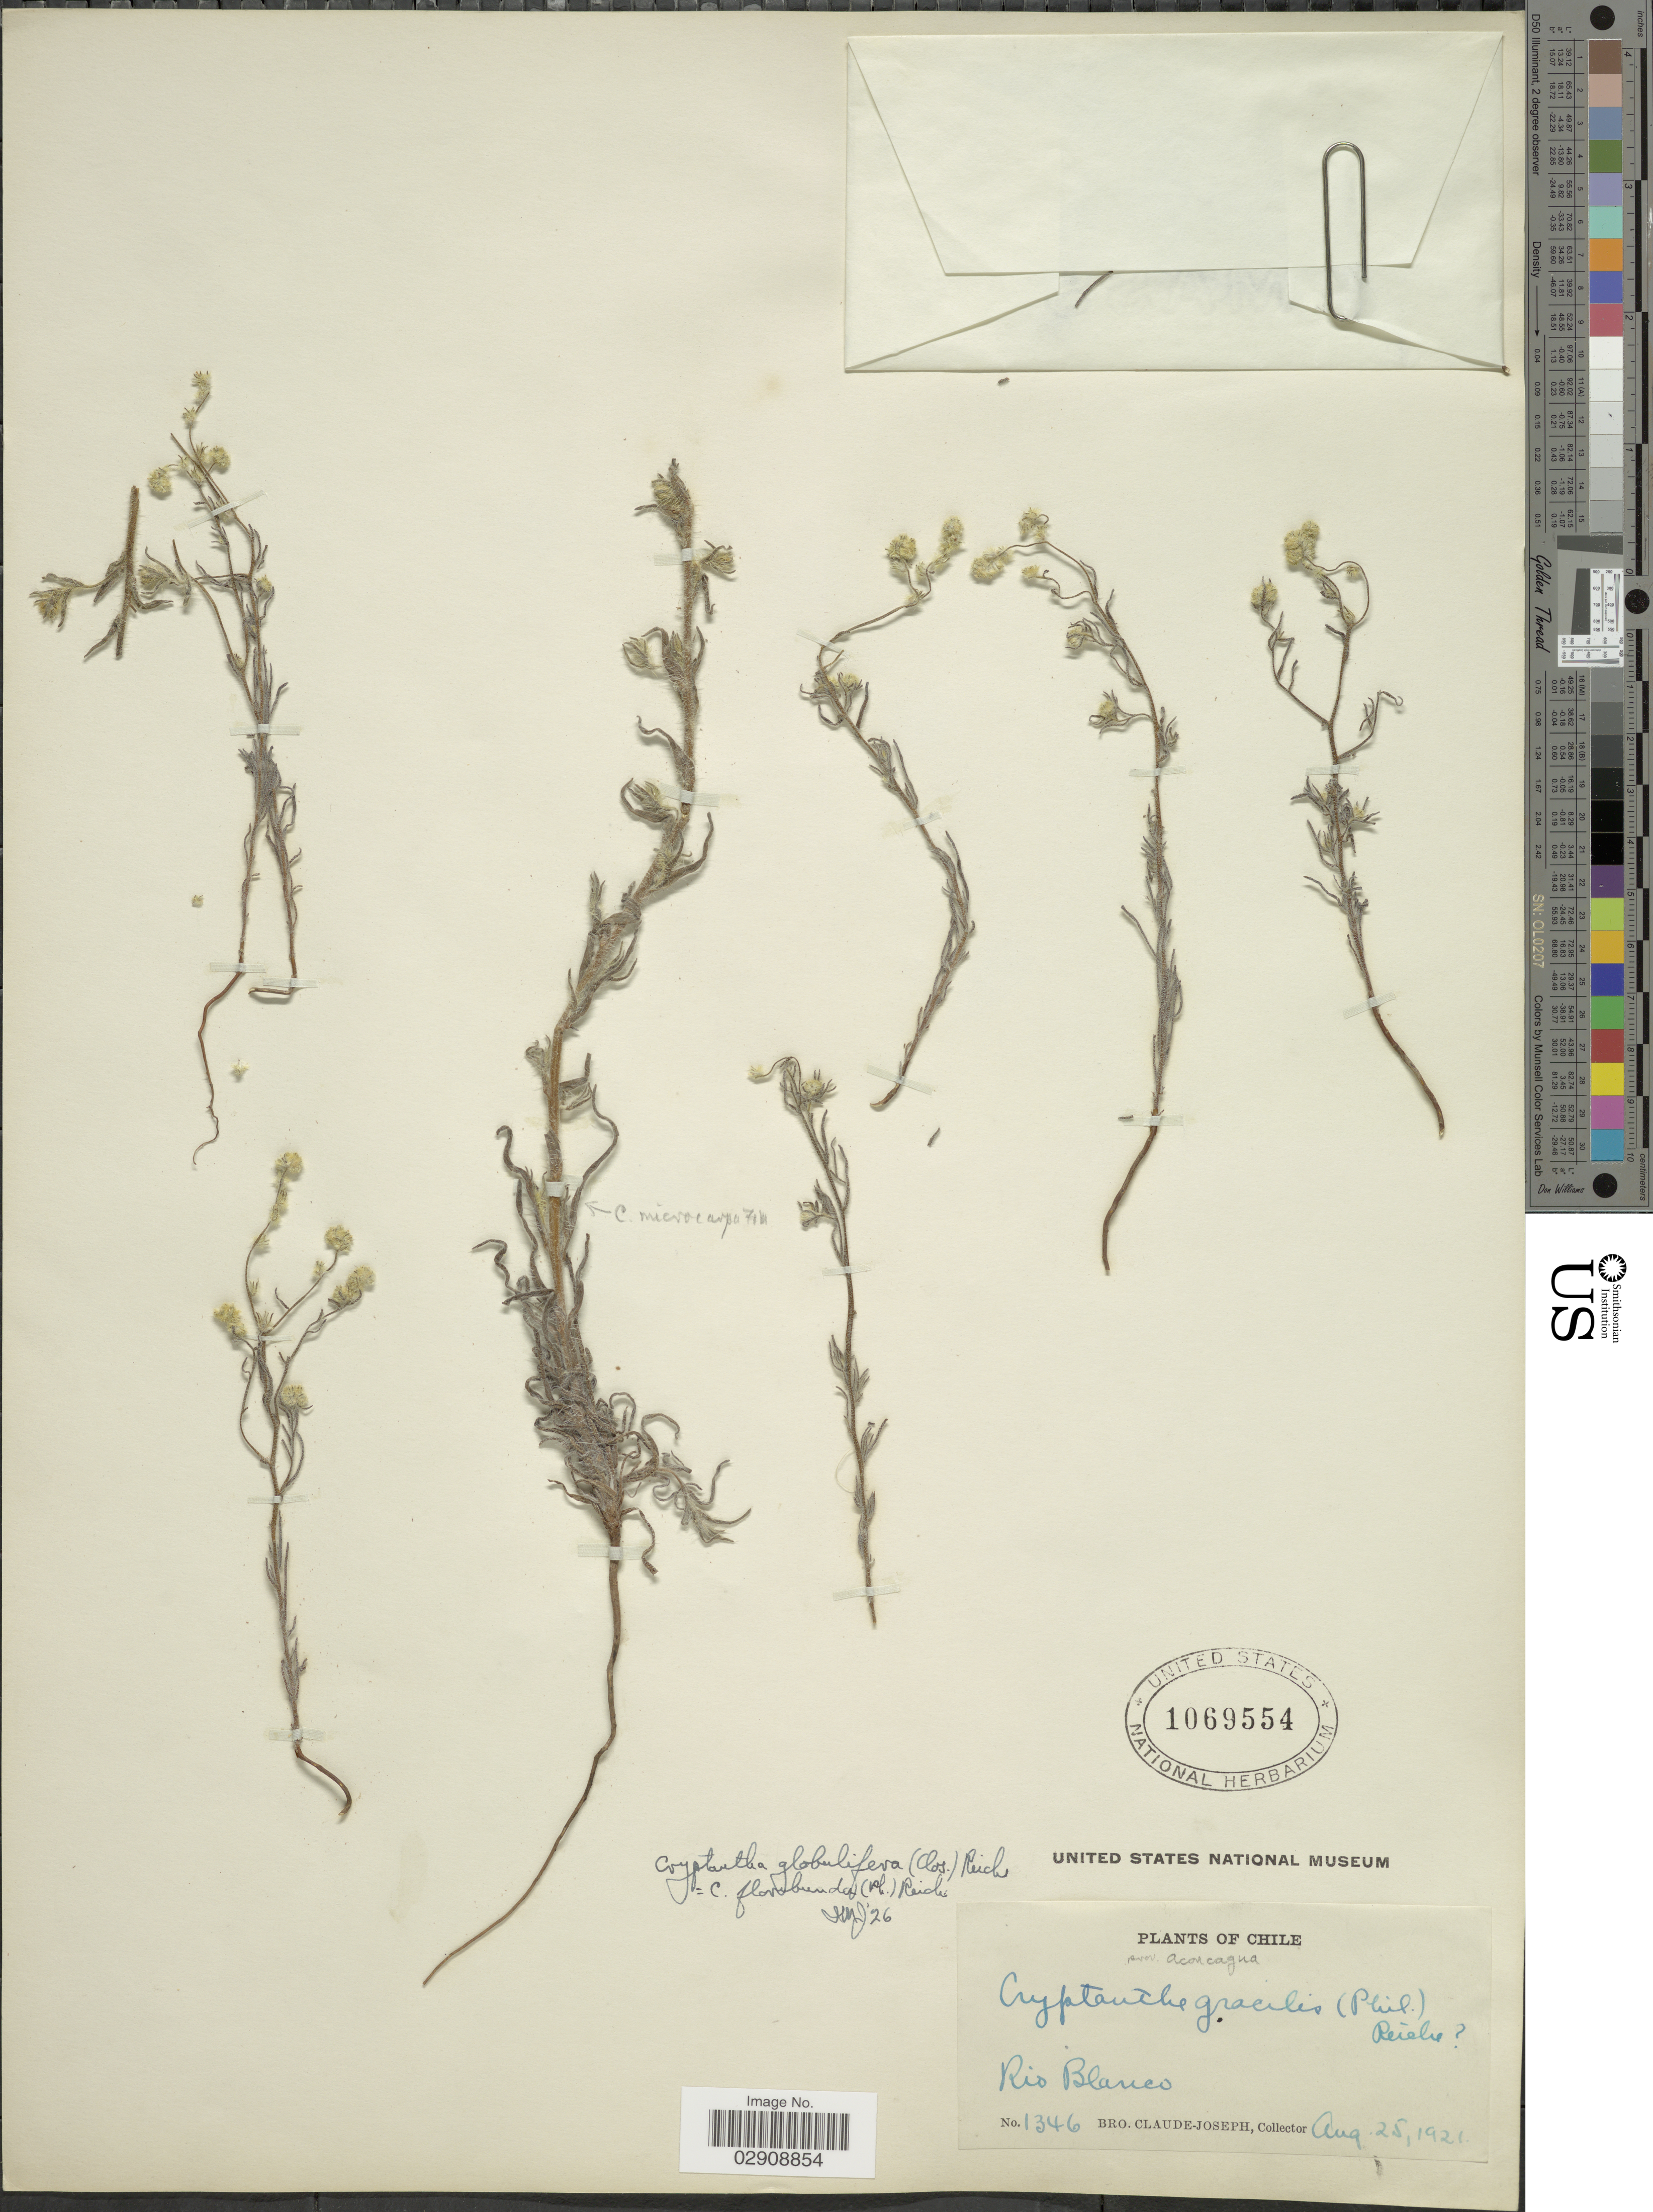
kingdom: Plantae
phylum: Tracheophyta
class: Magnoliopsida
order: Boraginales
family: Boraginaceae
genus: Cryptantha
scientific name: Cryptantha globulifera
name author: (Clos) Reiche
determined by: Moroni, Pablo, (SI), Instituto de Botanica Darwinion (ARGENTINA)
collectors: Bro. Claude-Joseph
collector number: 1346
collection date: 1921-08-25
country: Chile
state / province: Valparaíso (V)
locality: Rio Blanco. Prov. Aconcagua.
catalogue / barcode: US 1069554